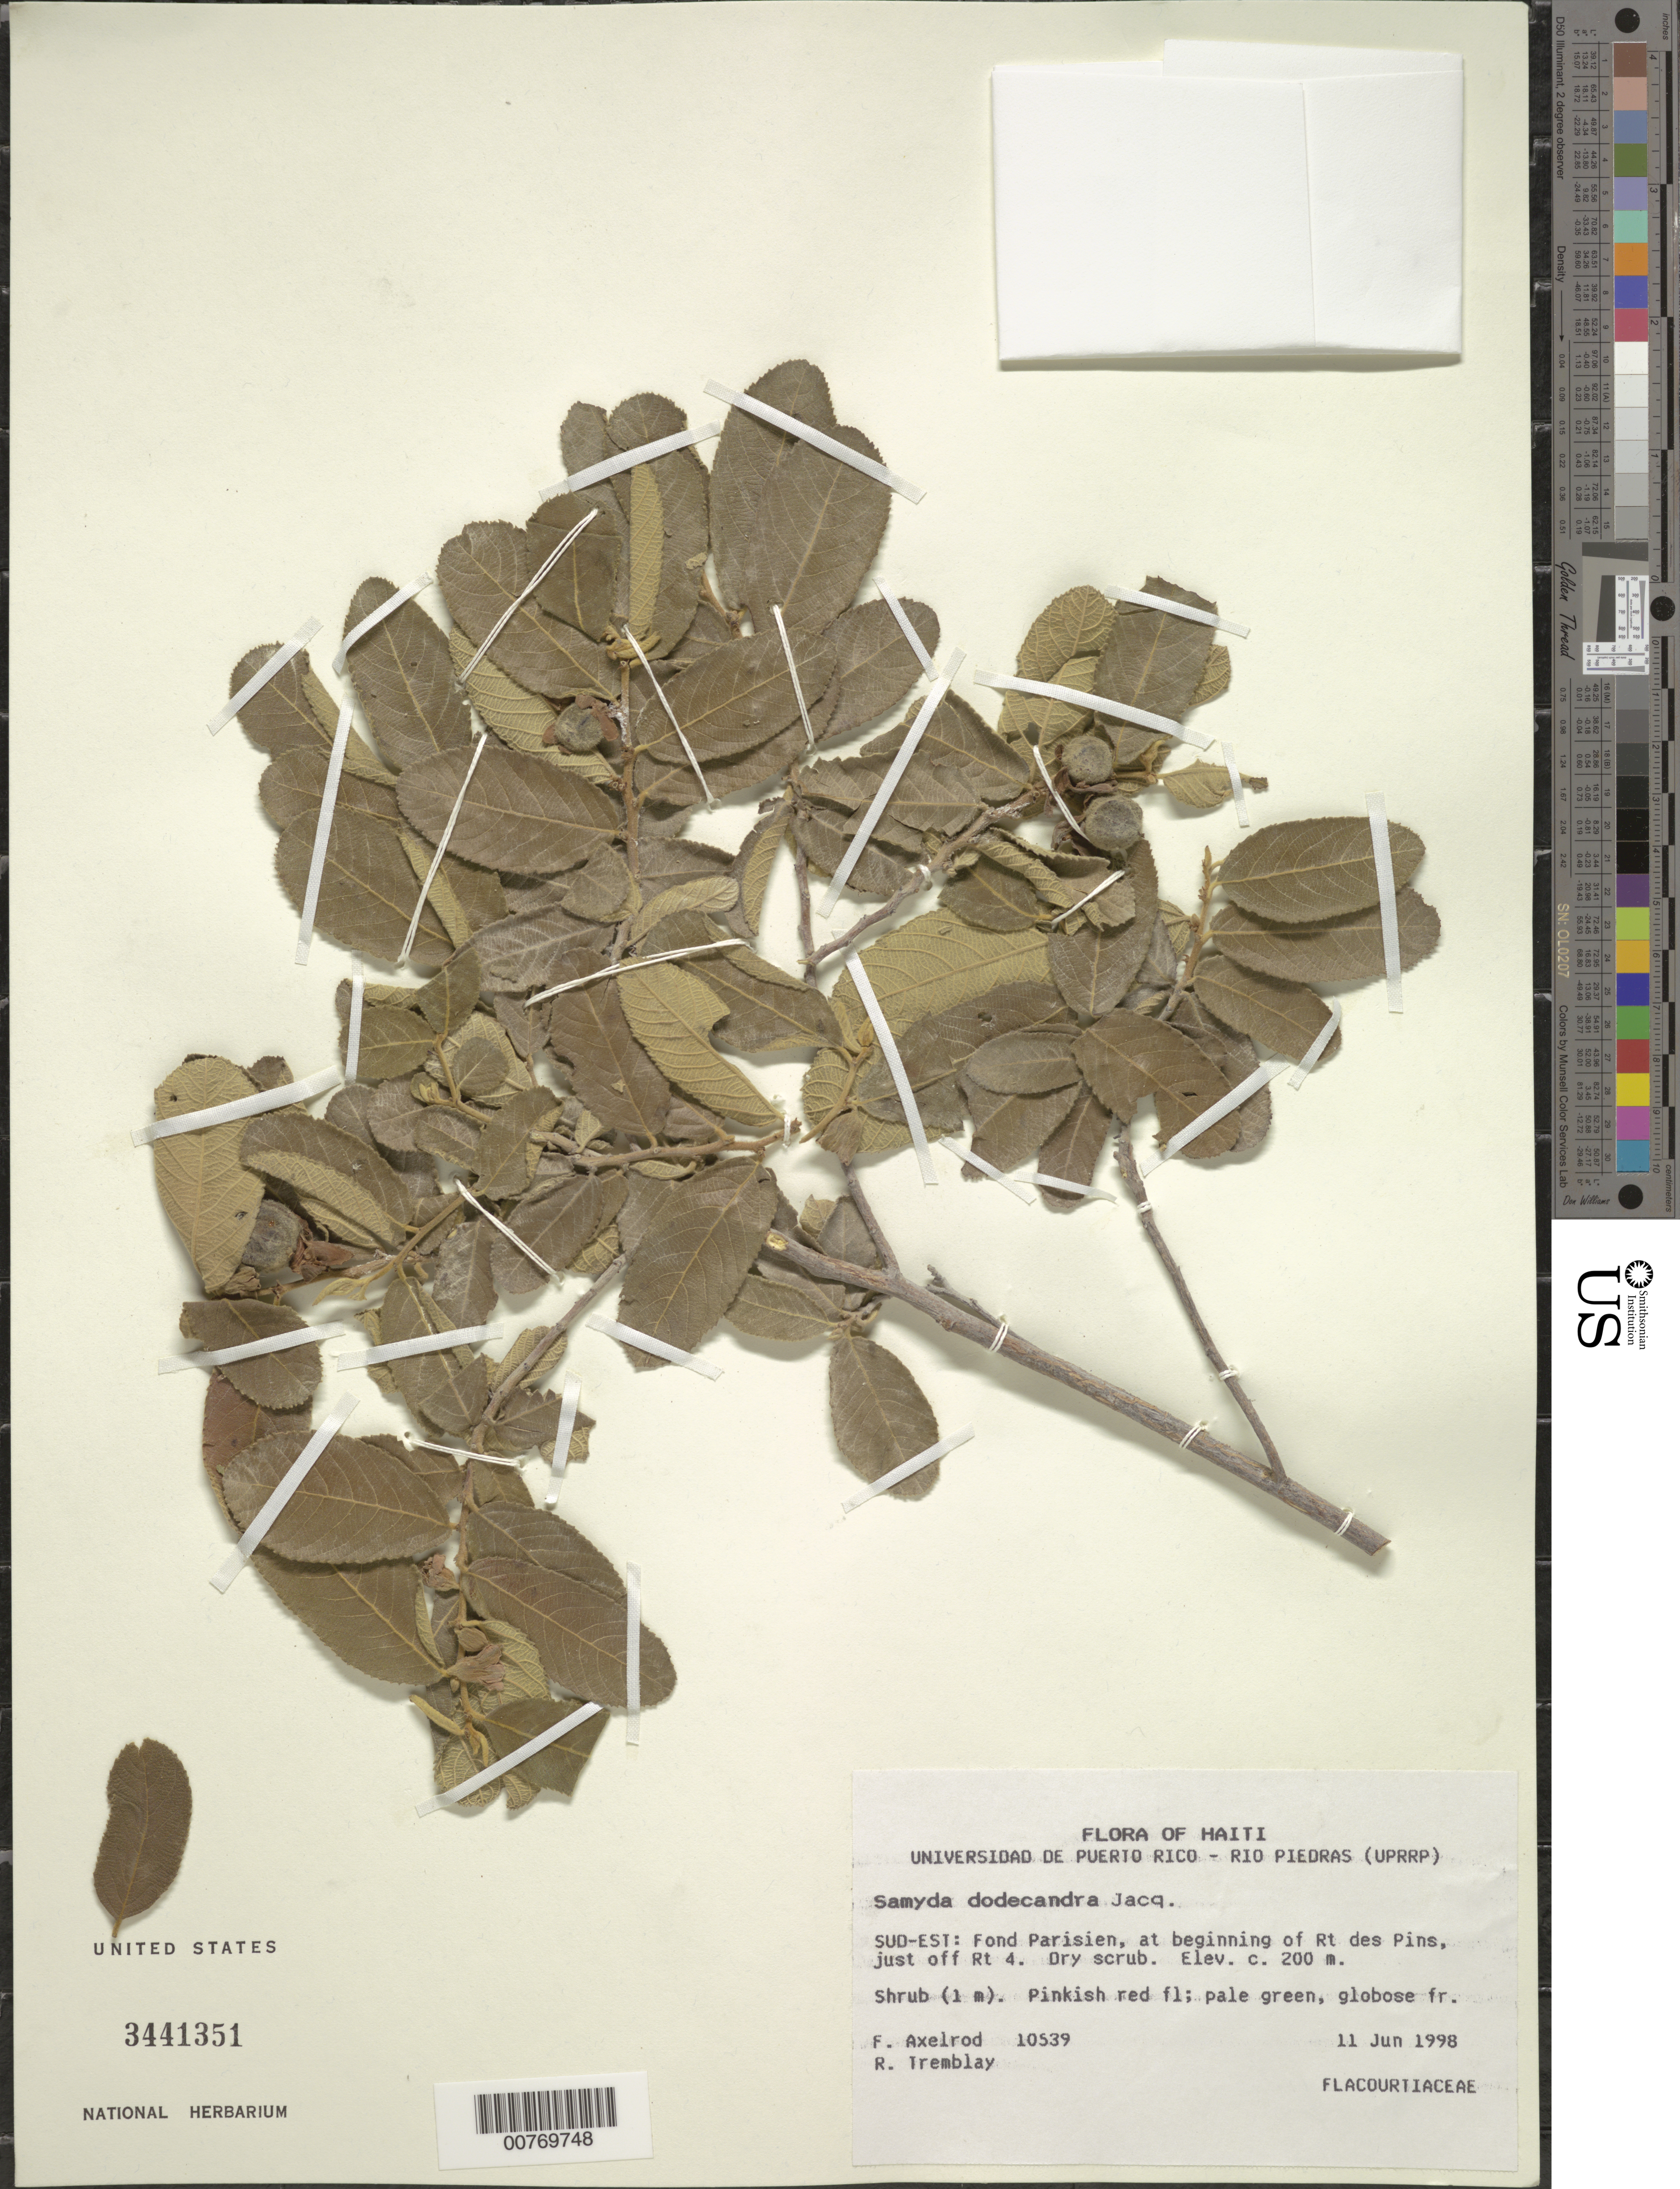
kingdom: Plantae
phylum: Tracheophyta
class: Magnoliopsida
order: Malpighiales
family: Salicaceae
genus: Casearia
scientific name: Casearia dodecandra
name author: (Jacq.) T. Samar. & M.H. Alford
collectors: F. S. Axelrod & R. L. Tremblay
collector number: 10539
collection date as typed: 11 Jun 1988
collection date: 1988-06-11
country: Haiti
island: Hispaniola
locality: Southeast, Fond Parisien, at beginning of Rt des Pins, just off Rt 4.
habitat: Dry scrub.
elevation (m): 200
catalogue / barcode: US 3441351